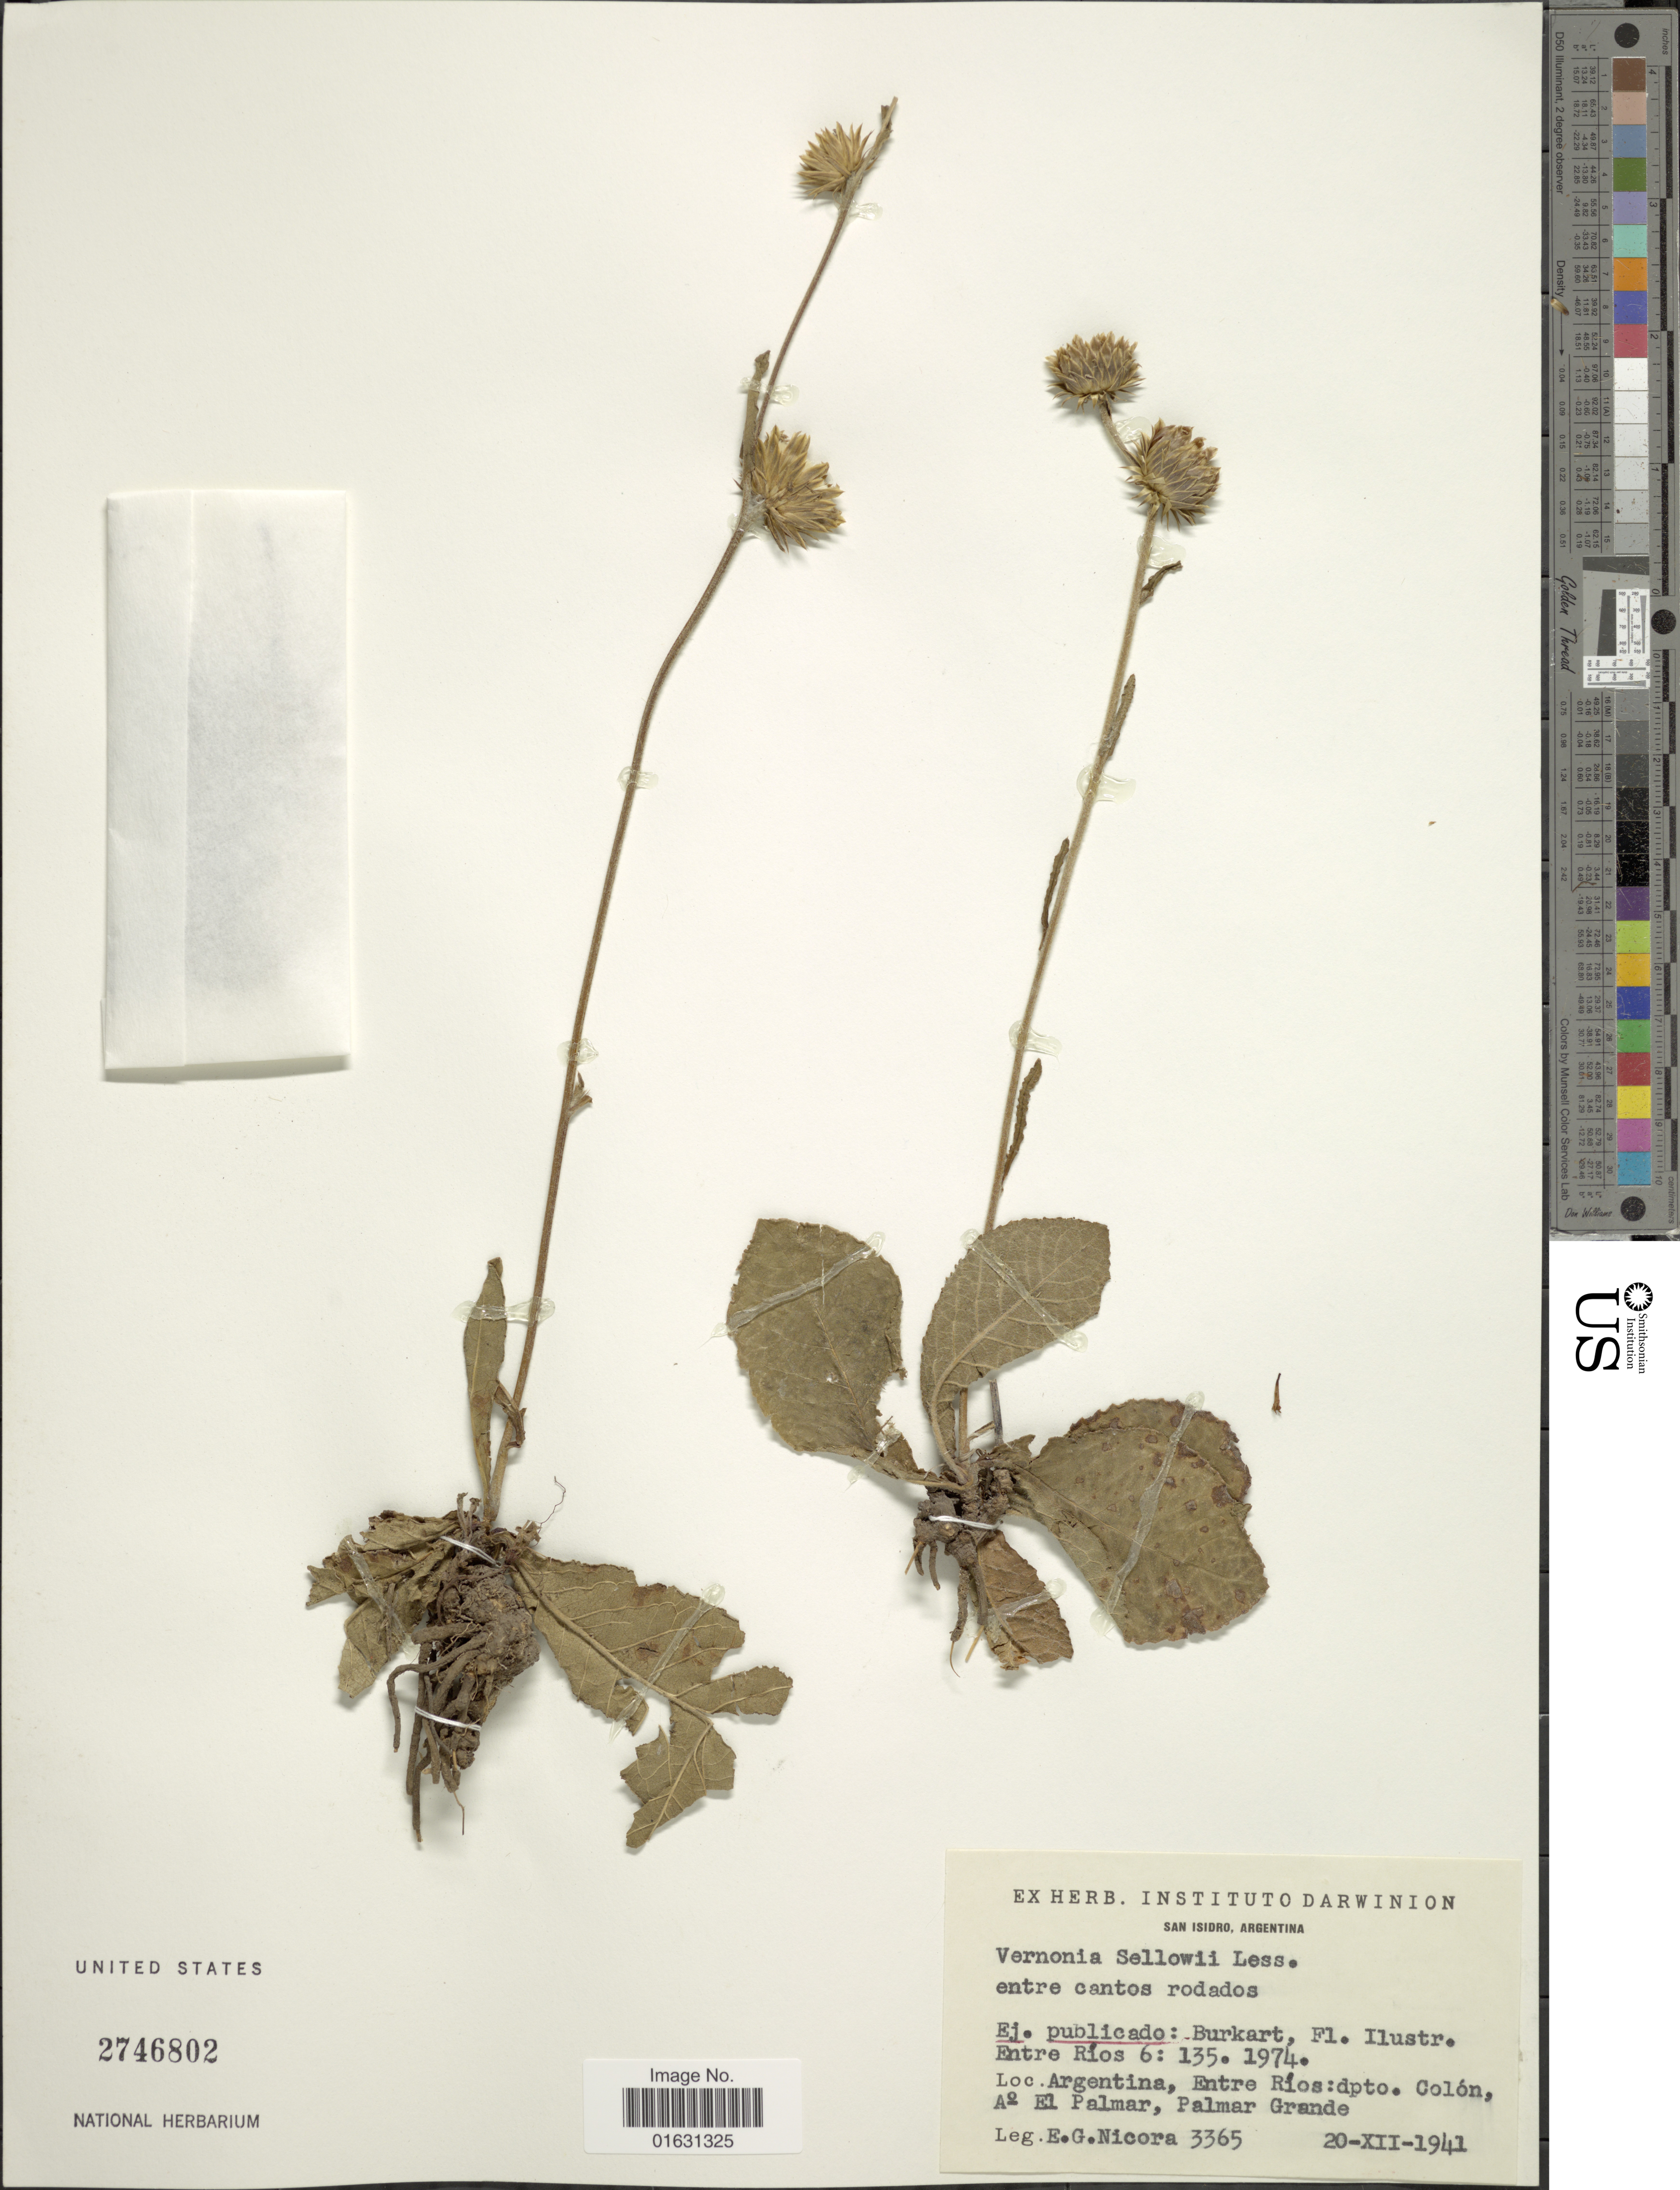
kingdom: Plantae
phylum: Tracheophyta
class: Magnoliopsida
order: Asterales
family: Asteraceae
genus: Lessingianthus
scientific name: Lessingianthus sellowii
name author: (Less.) H. Rob.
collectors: E. G. Nicora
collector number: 3365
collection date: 1941-12-20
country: Argentina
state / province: Entre Rios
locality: Entre Rios: dpto. Colon, A° El Palmar, Palmar Grande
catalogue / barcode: US 2746802